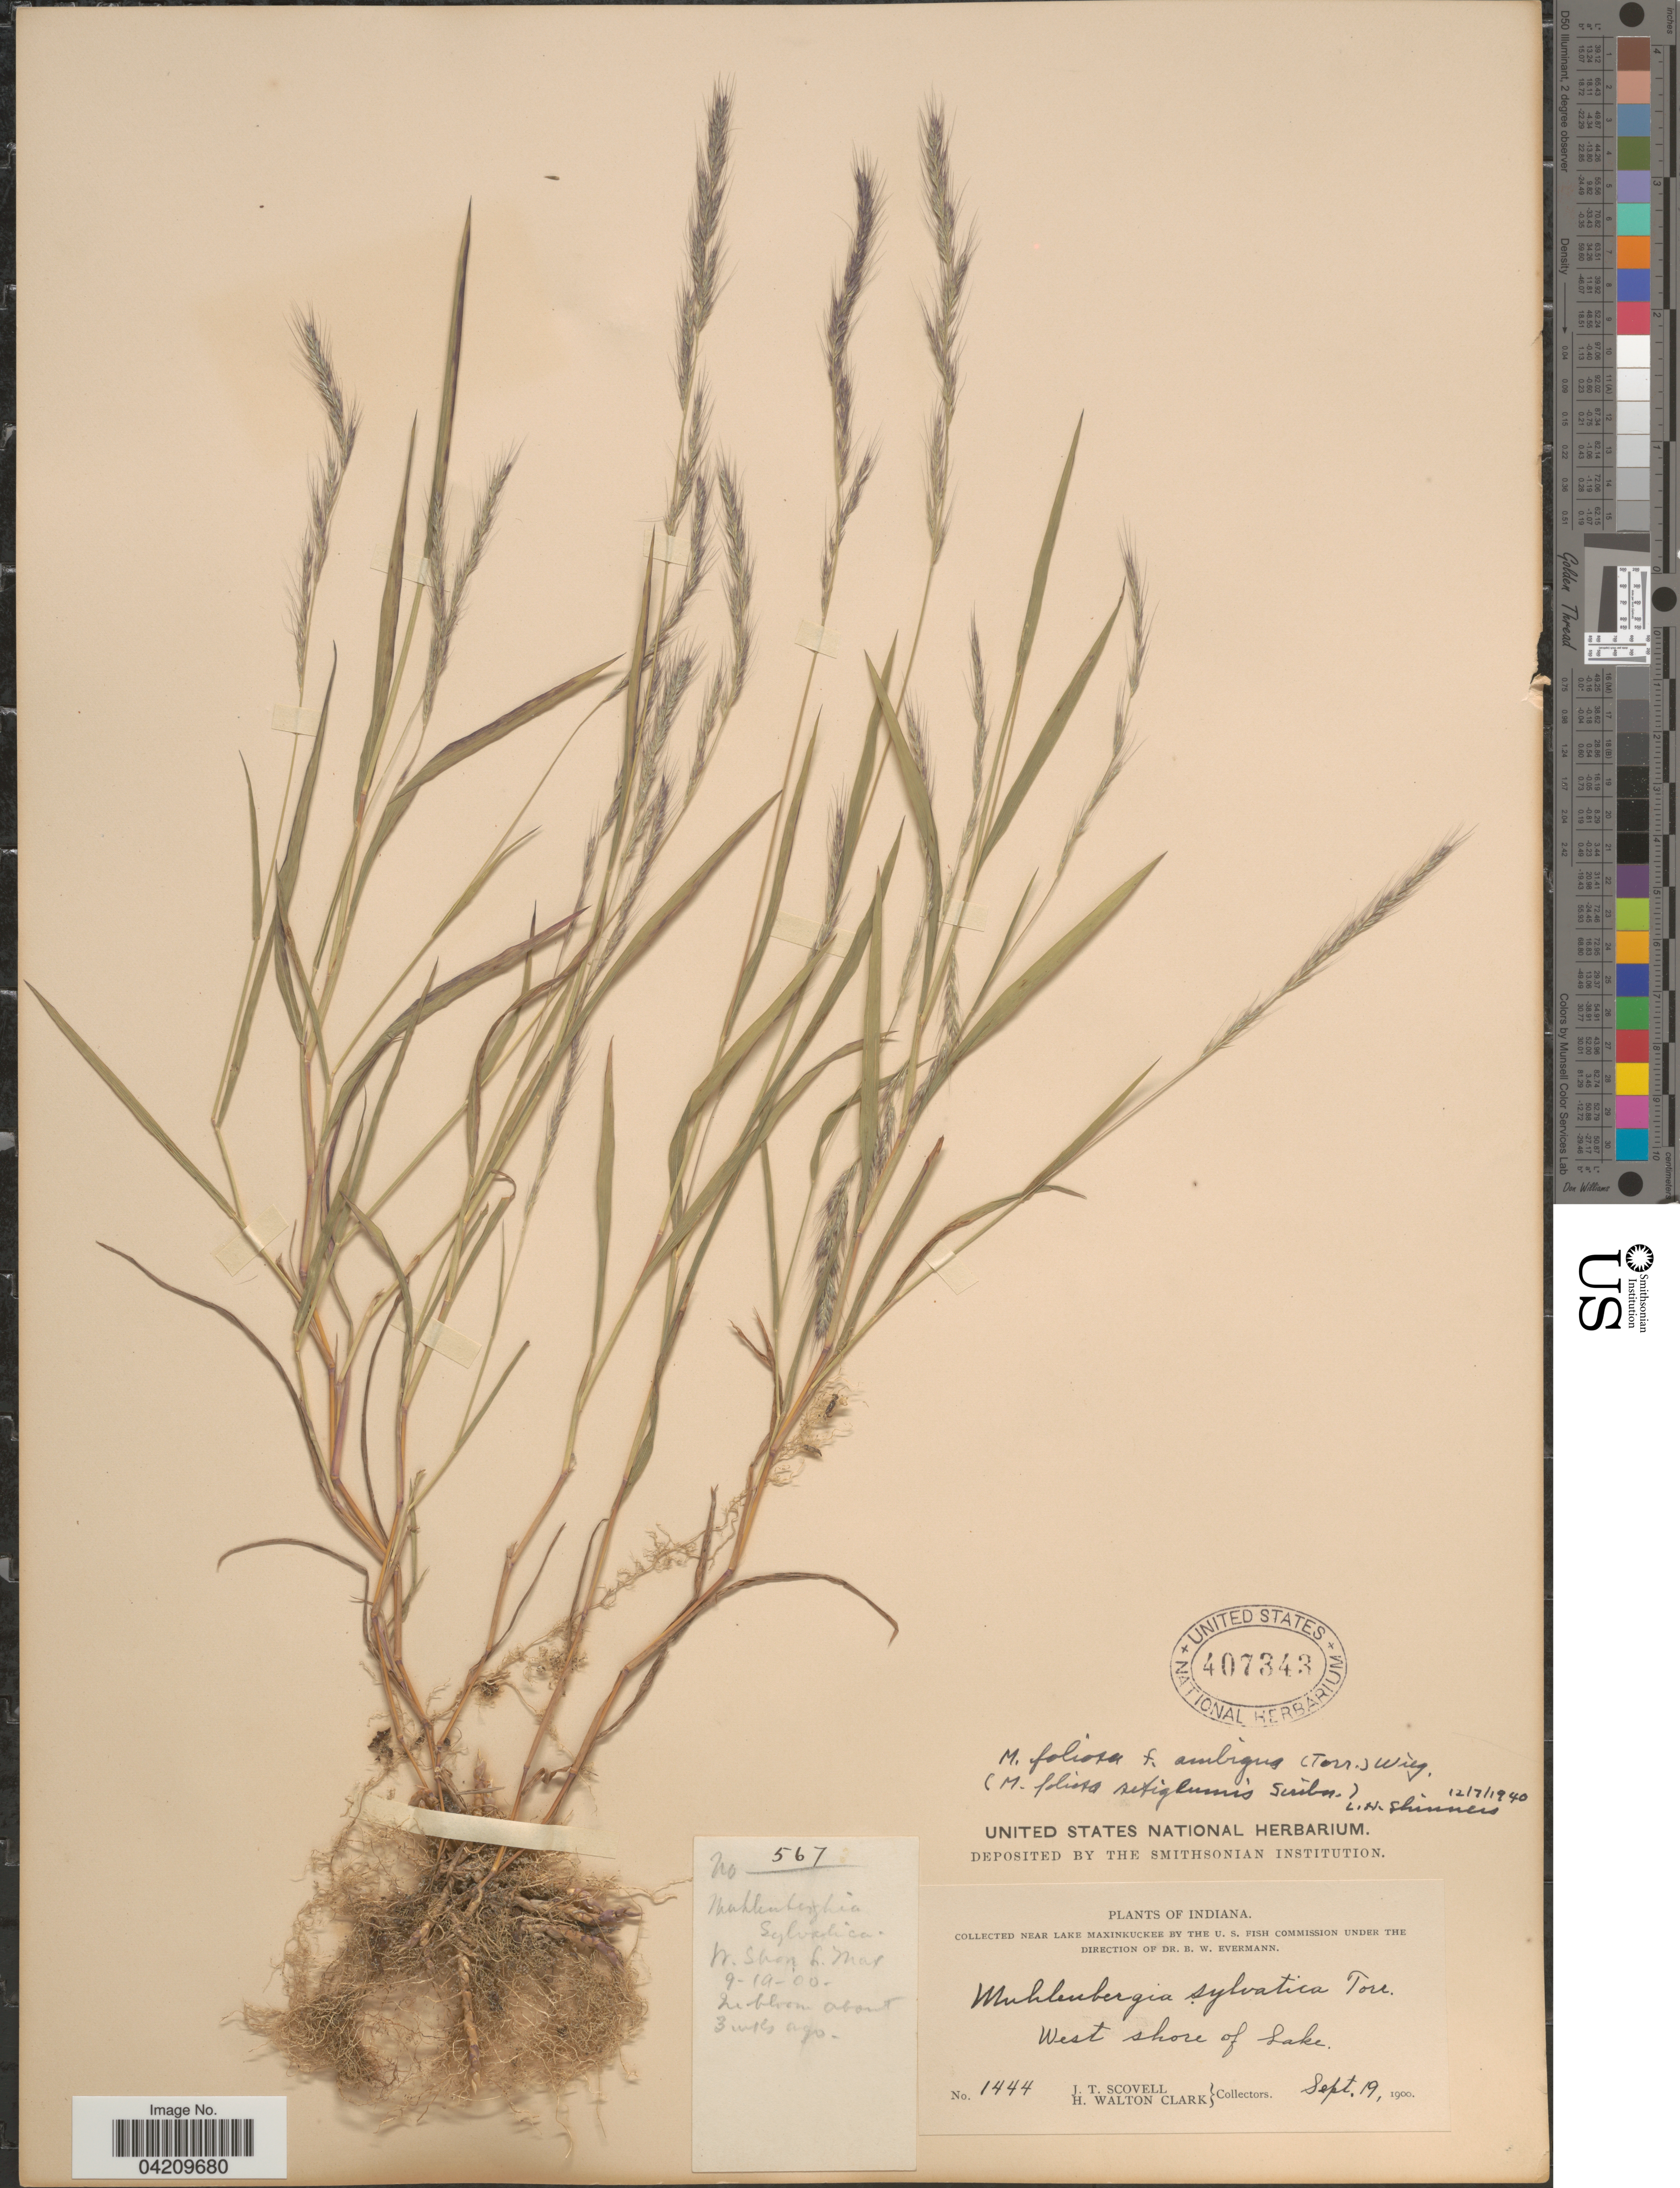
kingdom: Plantae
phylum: Tracheophyta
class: Liliopsida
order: Poales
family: Poaceae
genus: Muhlenbergia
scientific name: Muhlenbergia mexicana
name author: (L.) Trin.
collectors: J. T. Scovell & H. W. Clark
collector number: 1444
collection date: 1900-09-19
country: United States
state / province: Indiana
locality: Near Lake Maxinkuckee. West shore of Lake.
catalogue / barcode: US 407343